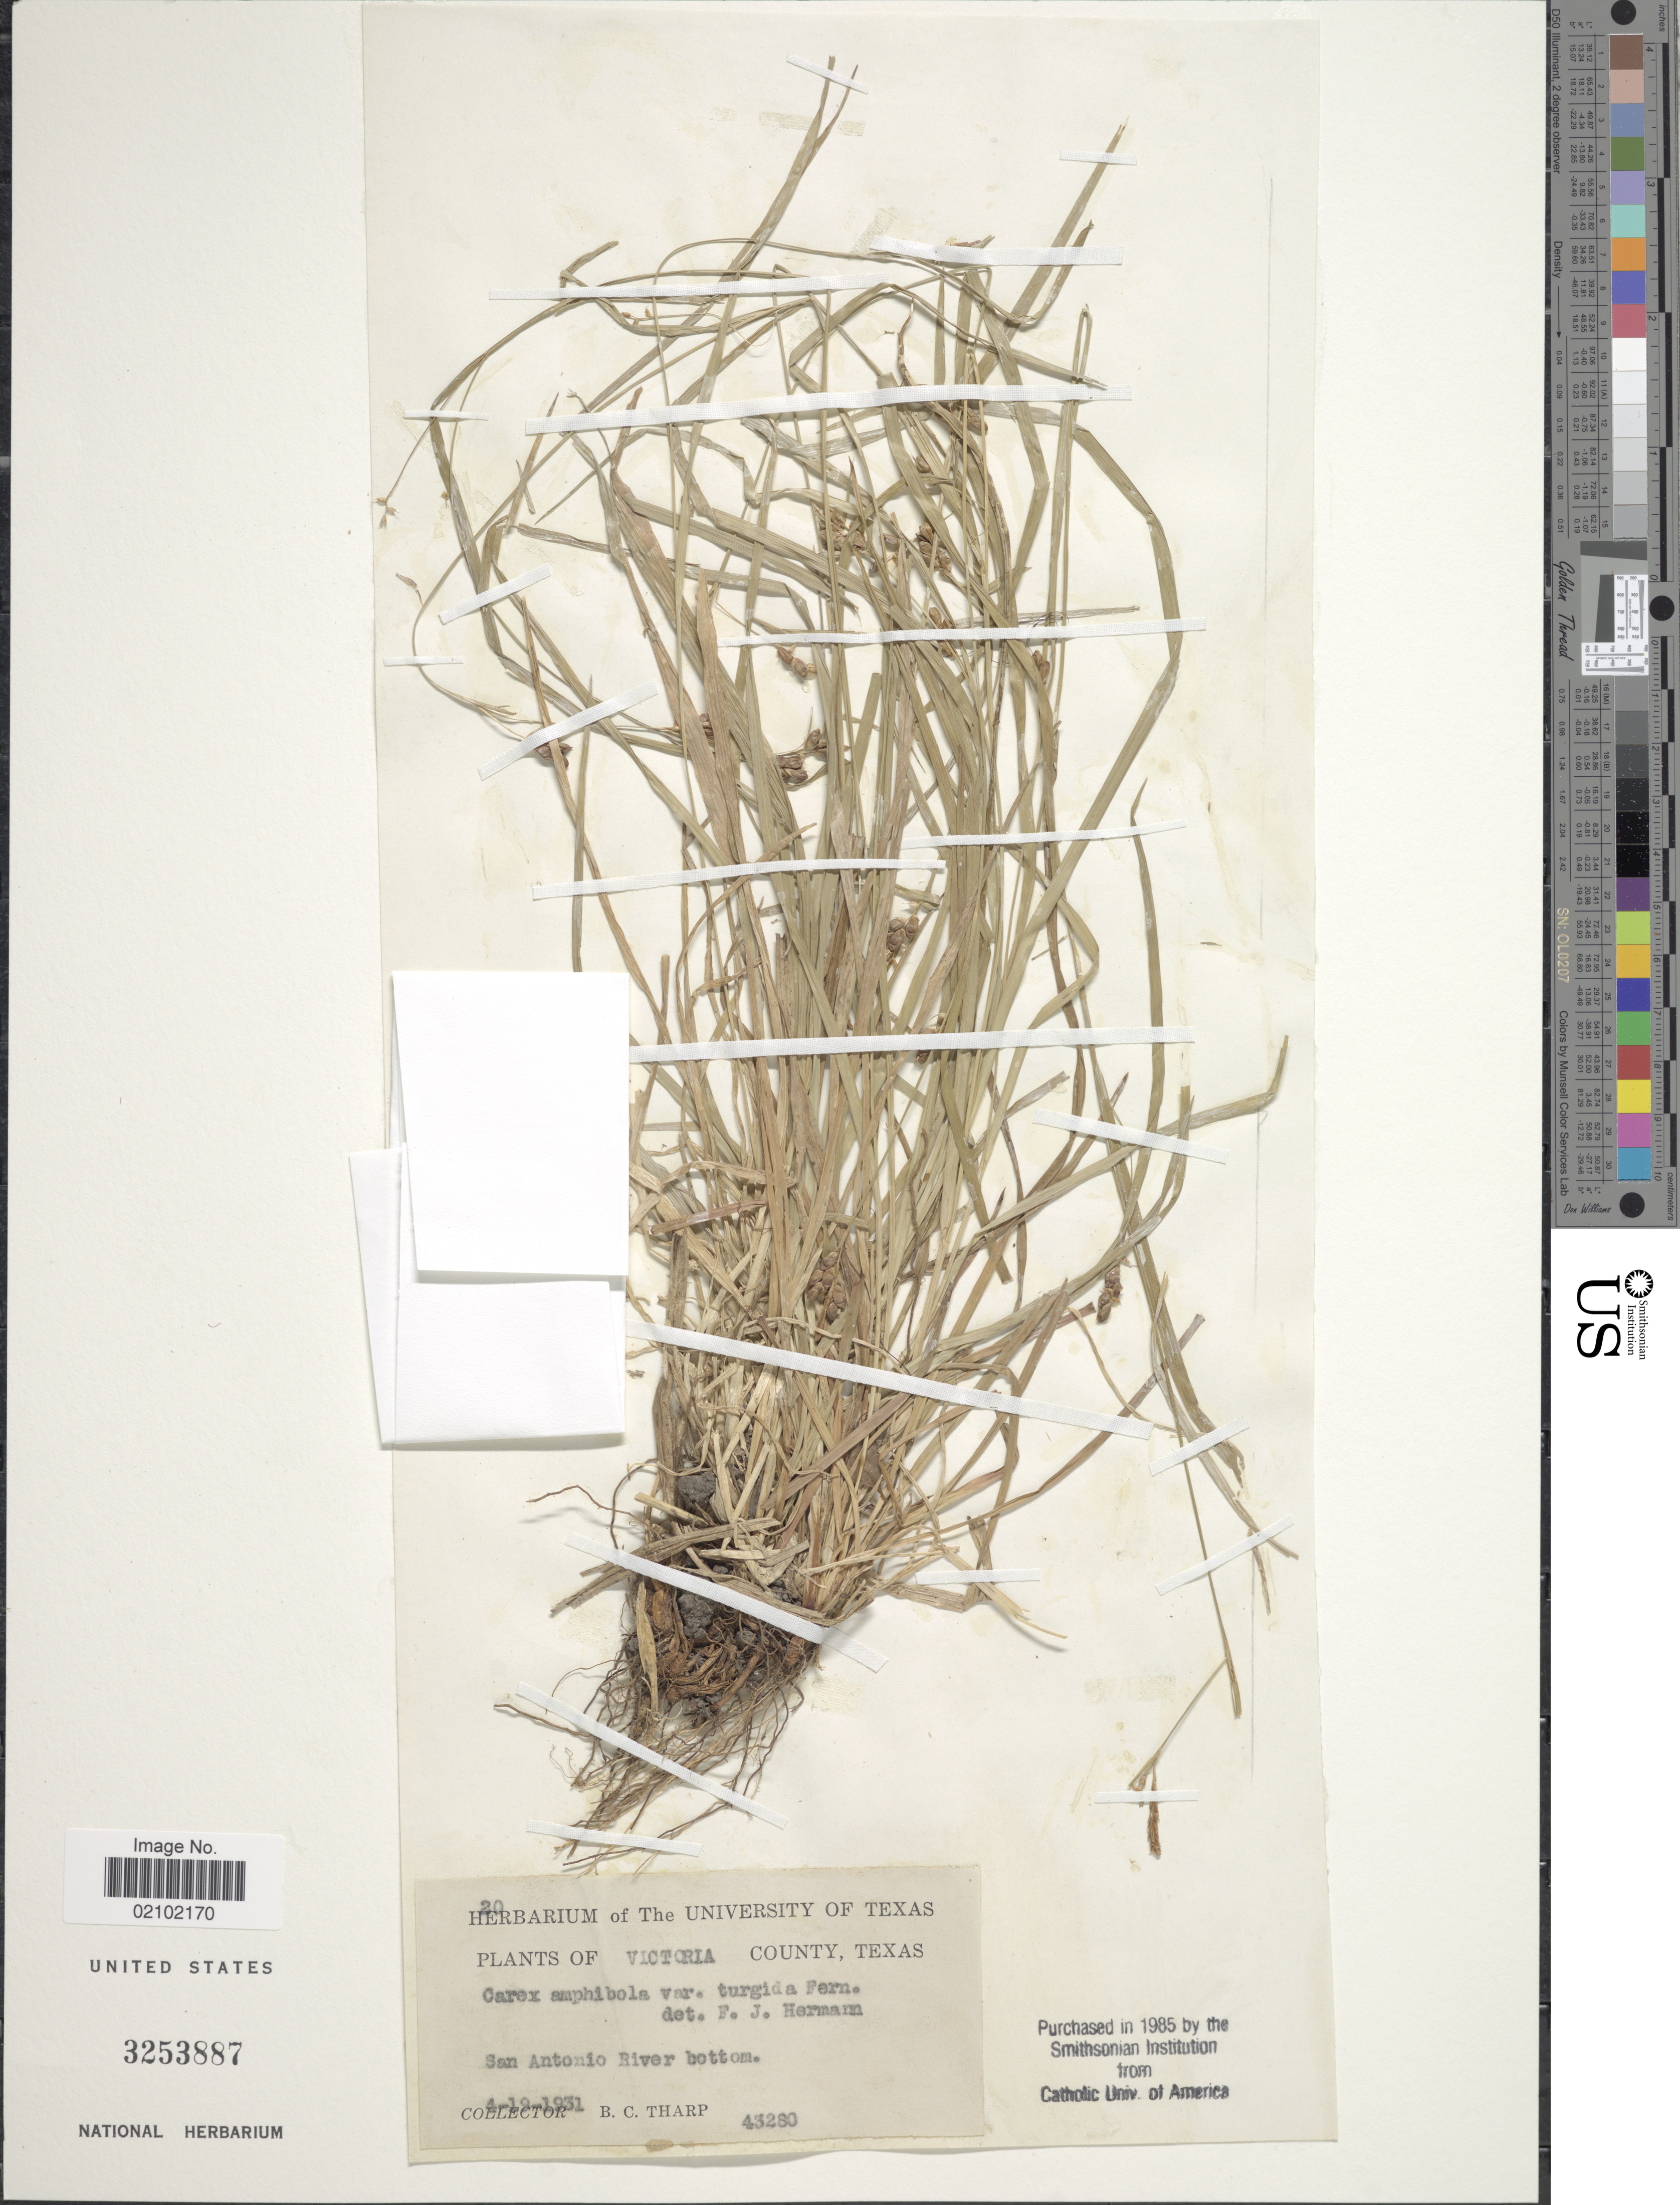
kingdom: Plantae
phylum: Tracheophyta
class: Liliopsida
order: Poales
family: Cyperaceae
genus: Carex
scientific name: Carex amphibola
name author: Steud.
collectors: B. C. Tharp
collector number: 43280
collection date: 1931-04-19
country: United States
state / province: Texas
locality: Victoria County, San Antonio River bottom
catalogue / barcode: US 3253887